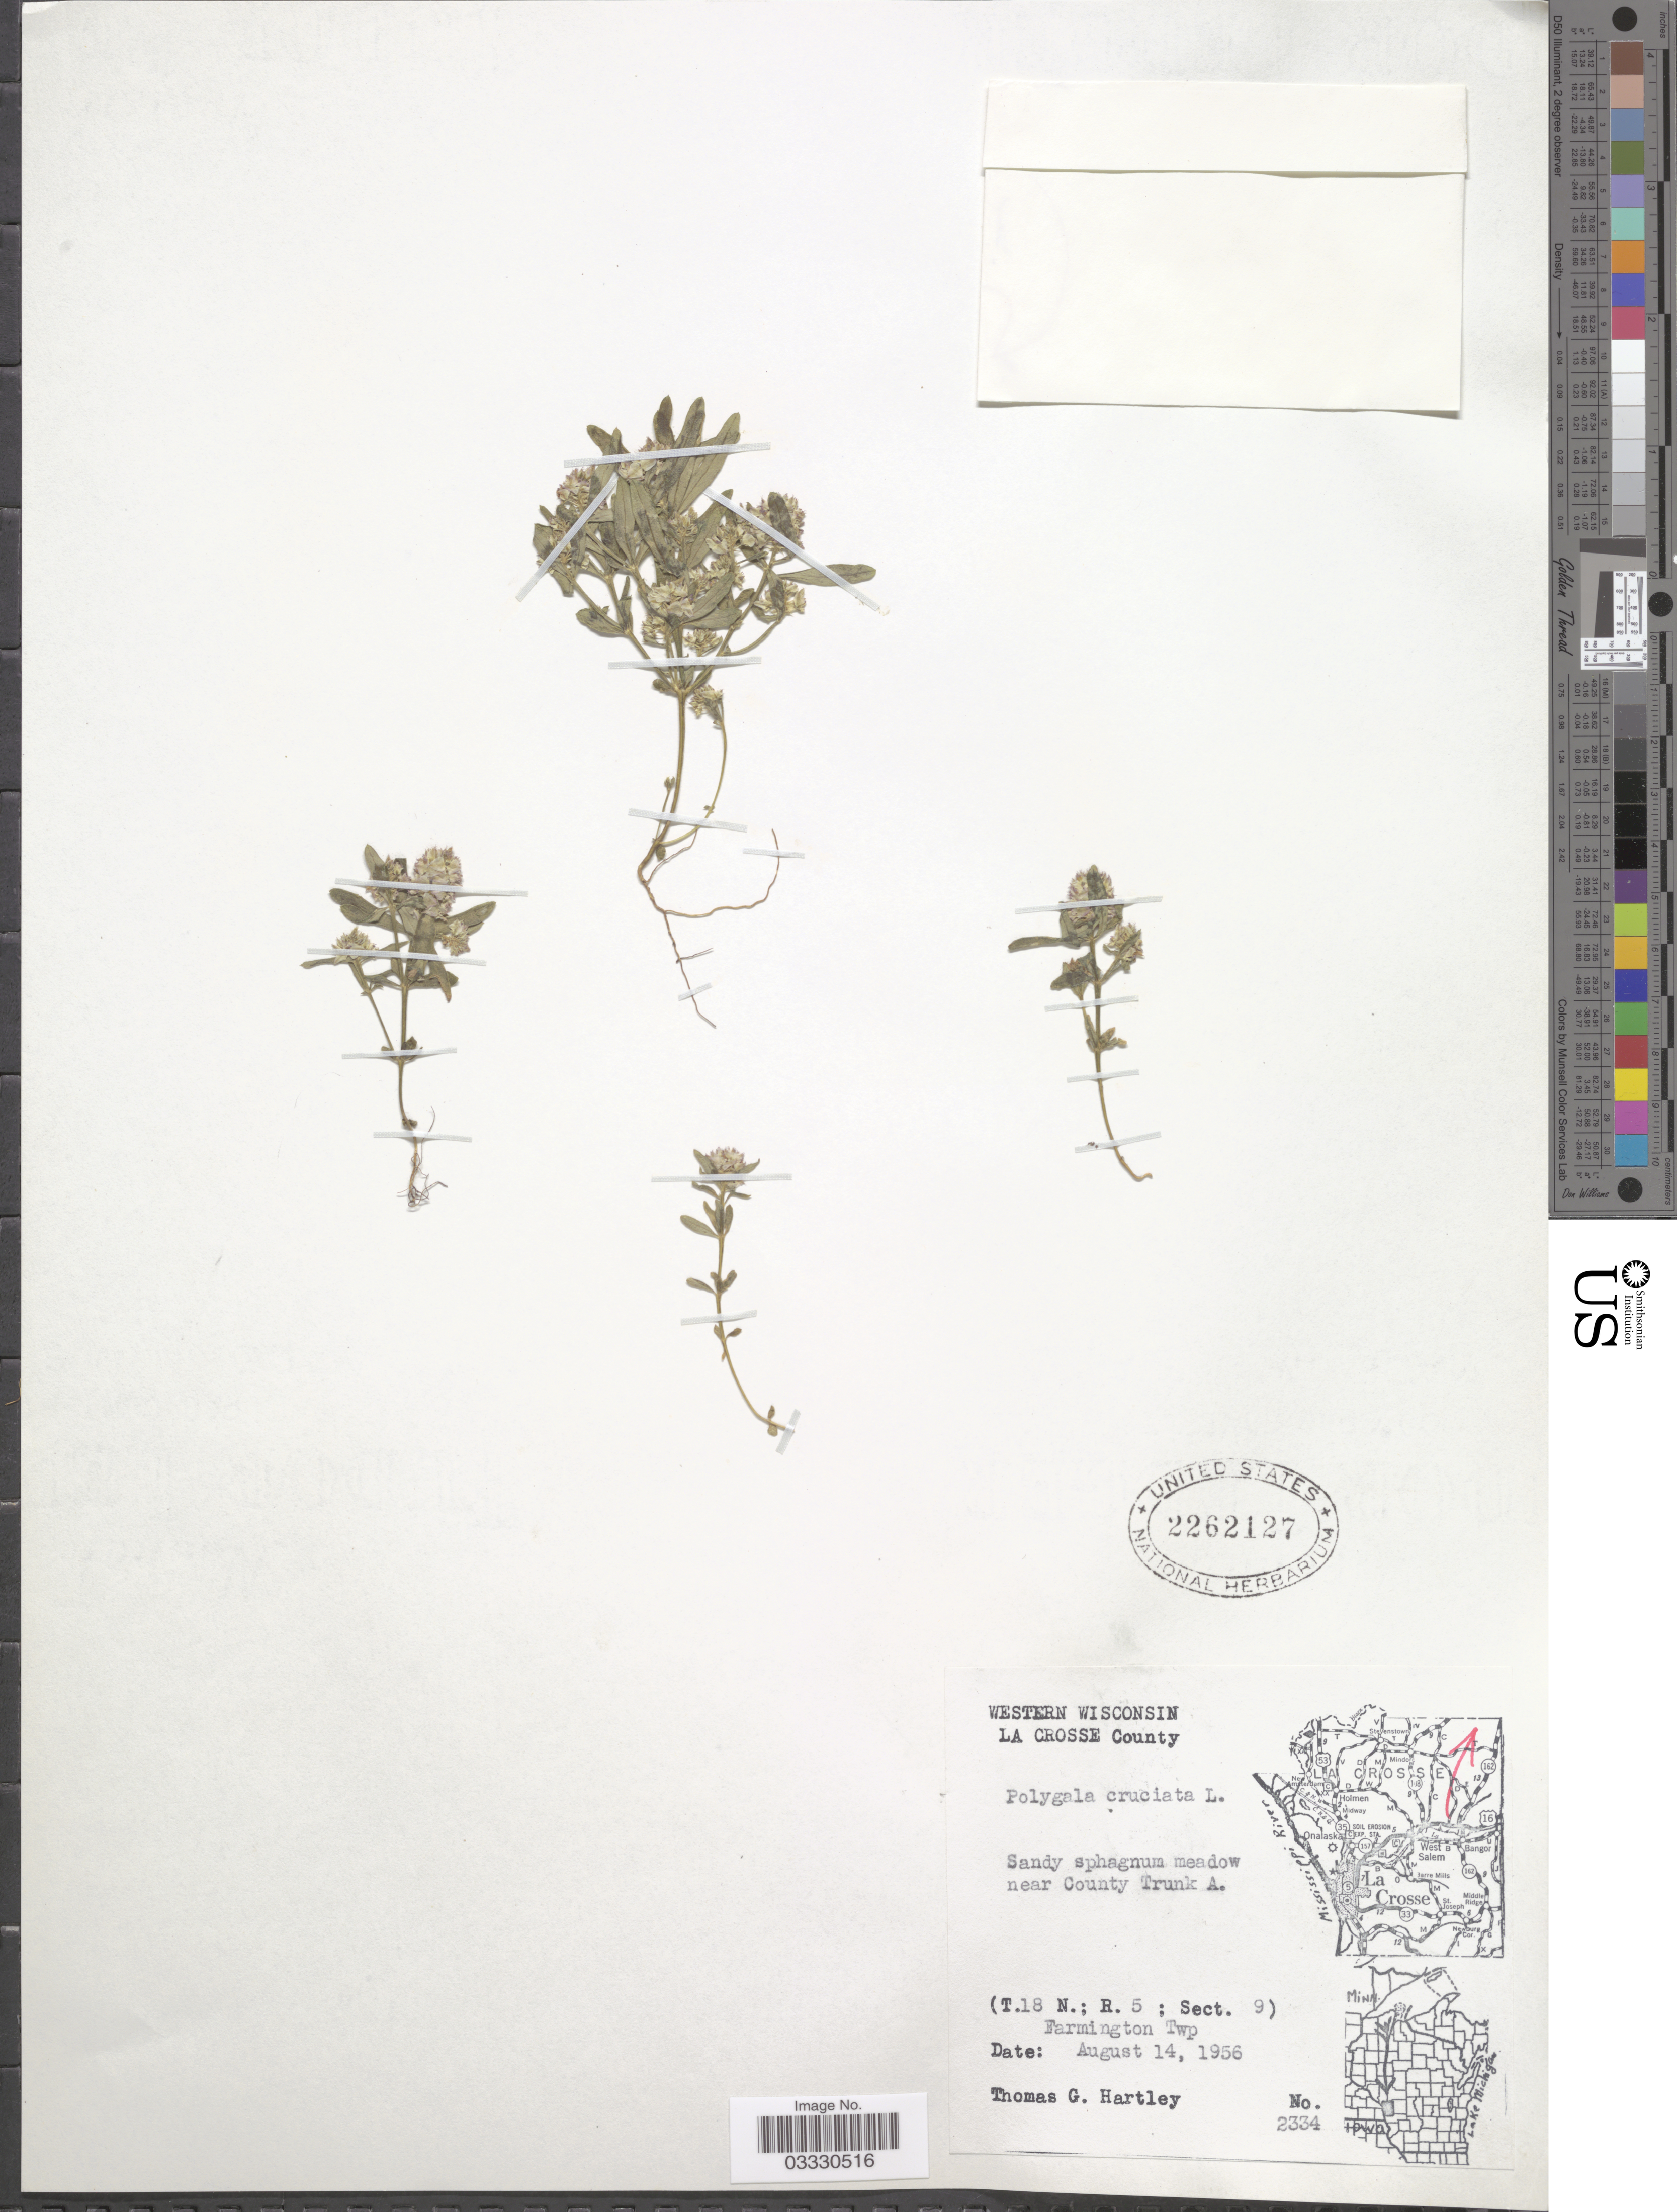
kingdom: Plantae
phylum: Tracheophyta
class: Magnoliopsida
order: Fabales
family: Polygalaceae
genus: Polygala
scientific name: Polygala cruciata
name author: L.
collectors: T. G. Hartley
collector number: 2334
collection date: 1956-08-14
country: United States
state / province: Wisconsin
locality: Western Wisconsin, La Crosse County. Sandy sphagnum meadow near County Trunk A. (T.18 N.; R. 5 ; Sect. 9), Farmington Twp.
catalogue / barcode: US 2262127